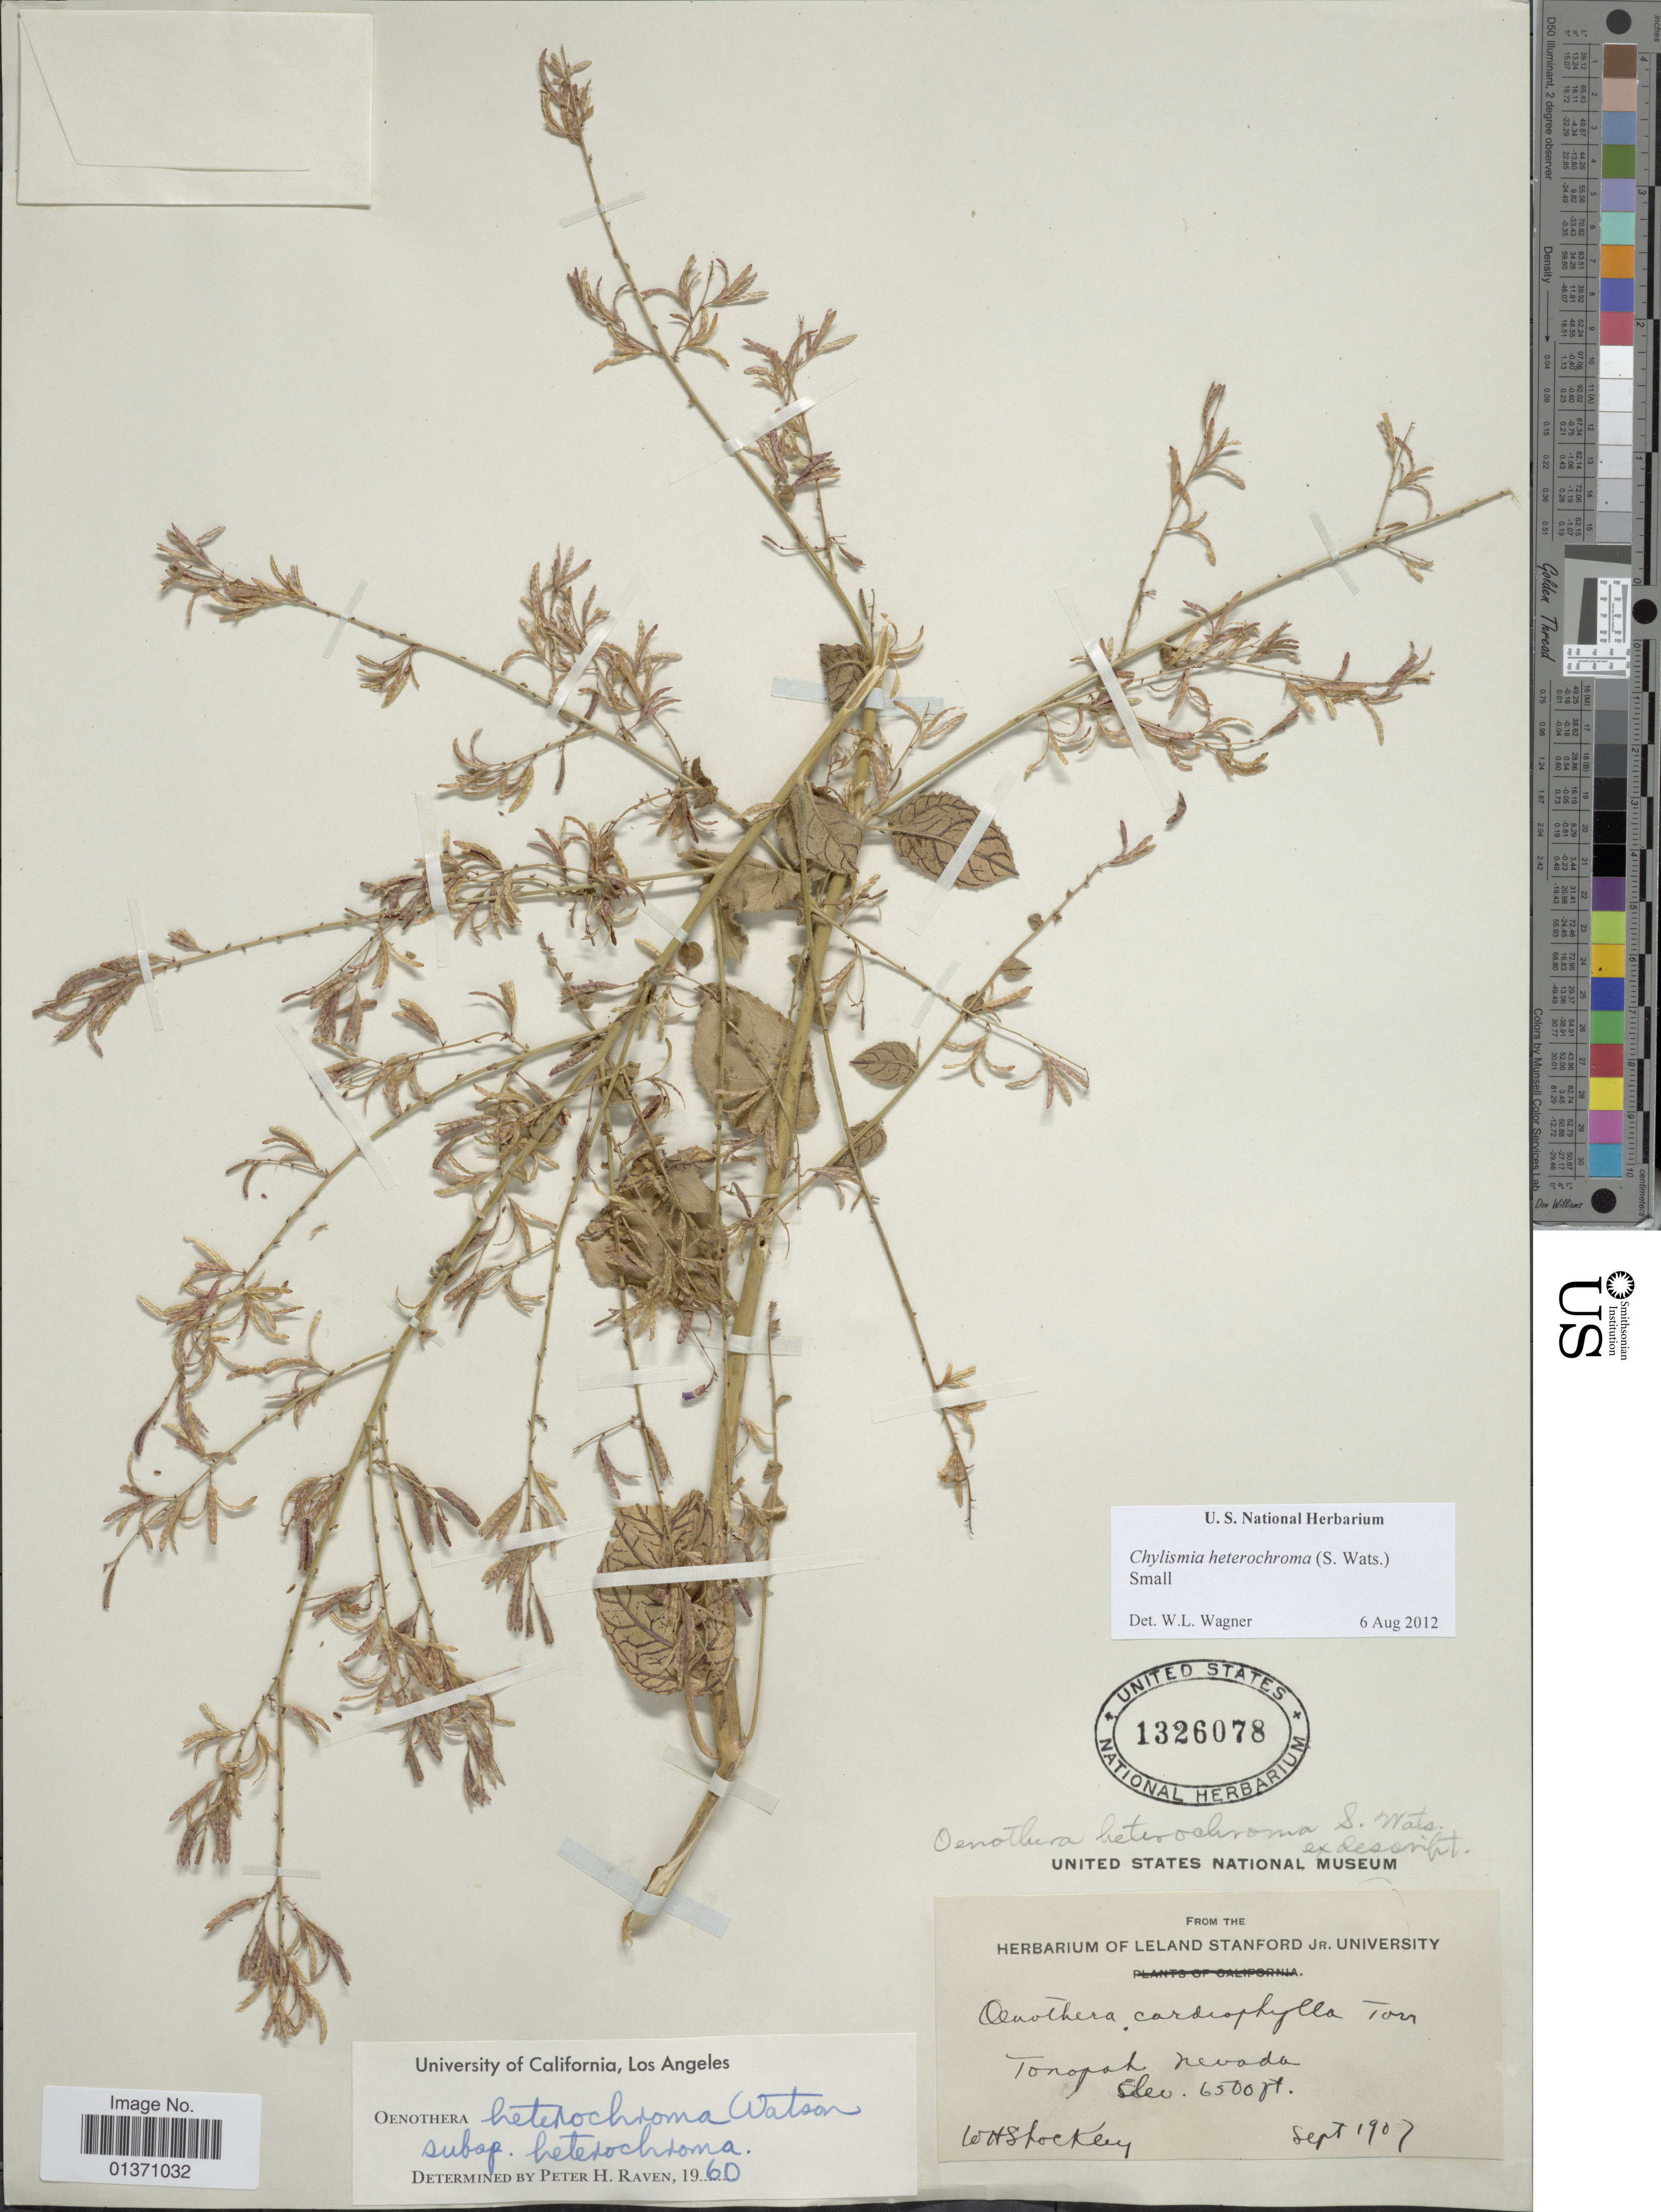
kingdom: Plantae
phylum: Tracheophyta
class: Magnoliopsida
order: Myrtales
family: Onagraceae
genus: Chylismia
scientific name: Chylismia heterochroma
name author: (S. Watson) Small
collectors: W. Shockley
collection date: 1907-09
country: United States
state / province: Nevada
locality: Tonopah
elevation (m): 1981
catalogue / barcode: US 1326078